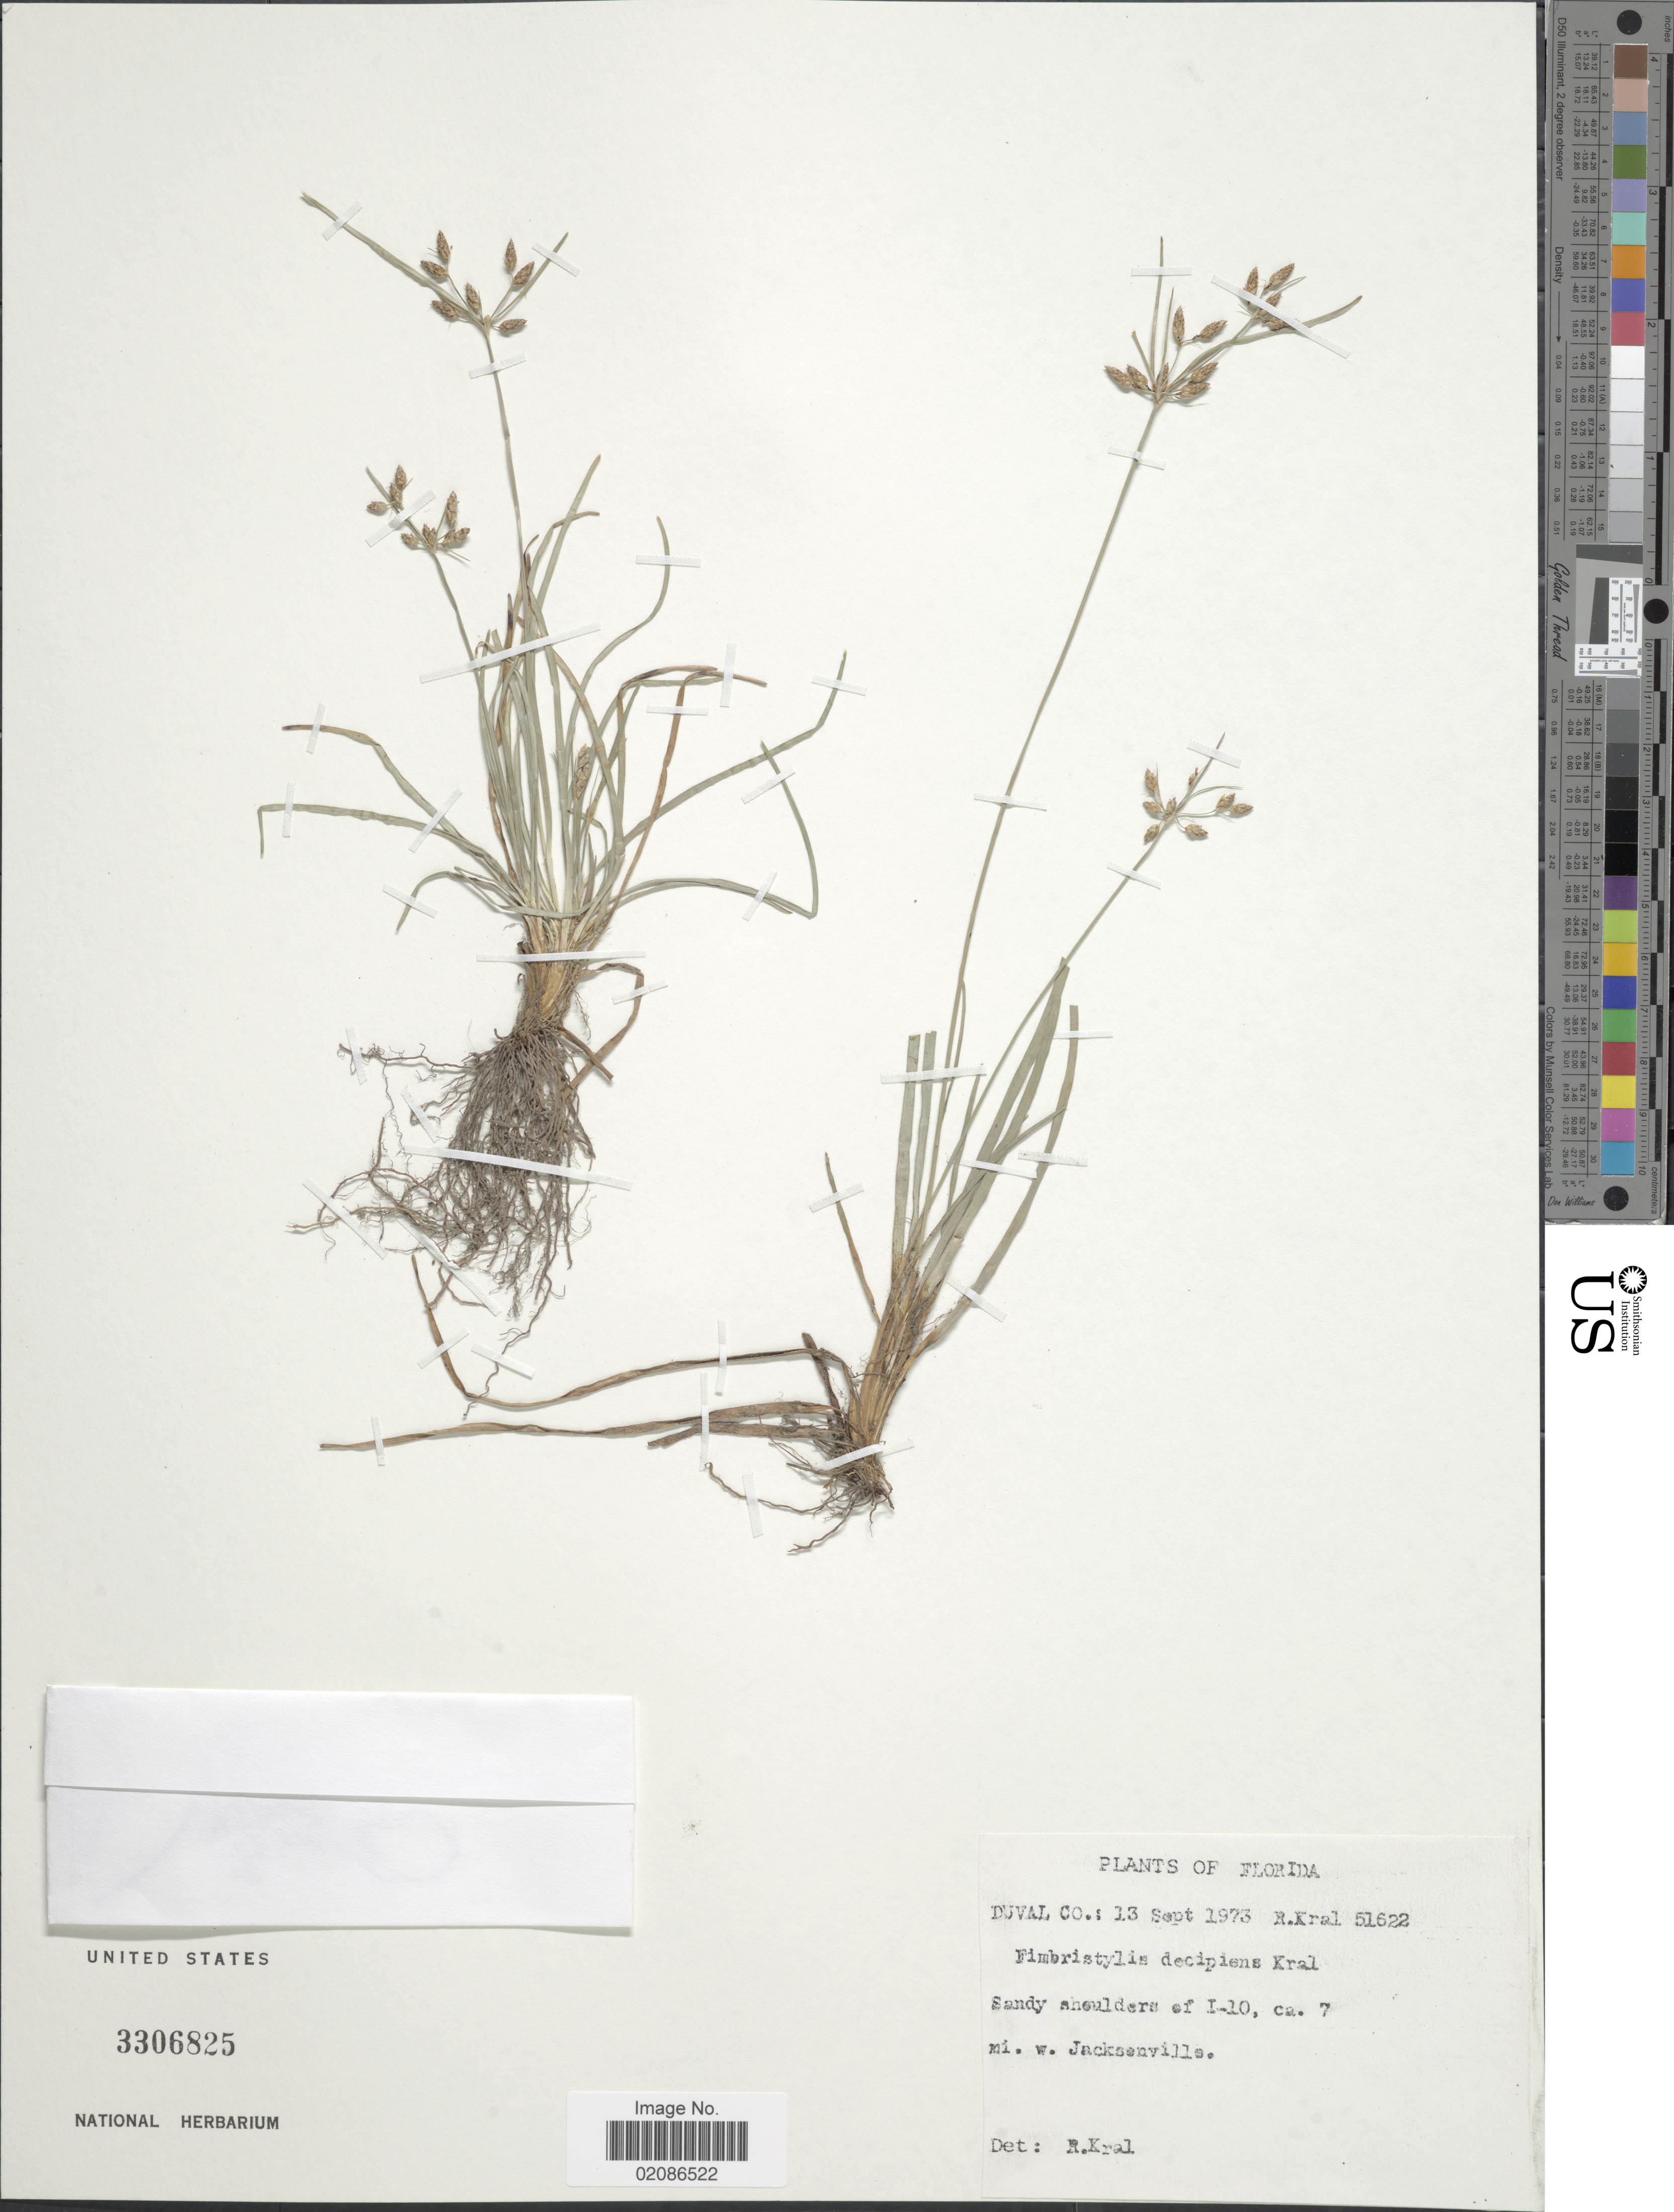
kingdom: Plantae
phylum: Tracheophyta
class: Liliopsida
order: Poales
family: Cyperaceae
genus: Fimbristylis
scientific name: Fimbristylis decipiens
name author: Kral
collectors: R. Kral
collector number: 51622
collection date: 1973-09-13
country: United States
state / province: Florida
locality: Duval Co; Sandy shoulders of 1-10, ca 7 mi w Jacksonville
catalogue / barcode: US 3306825